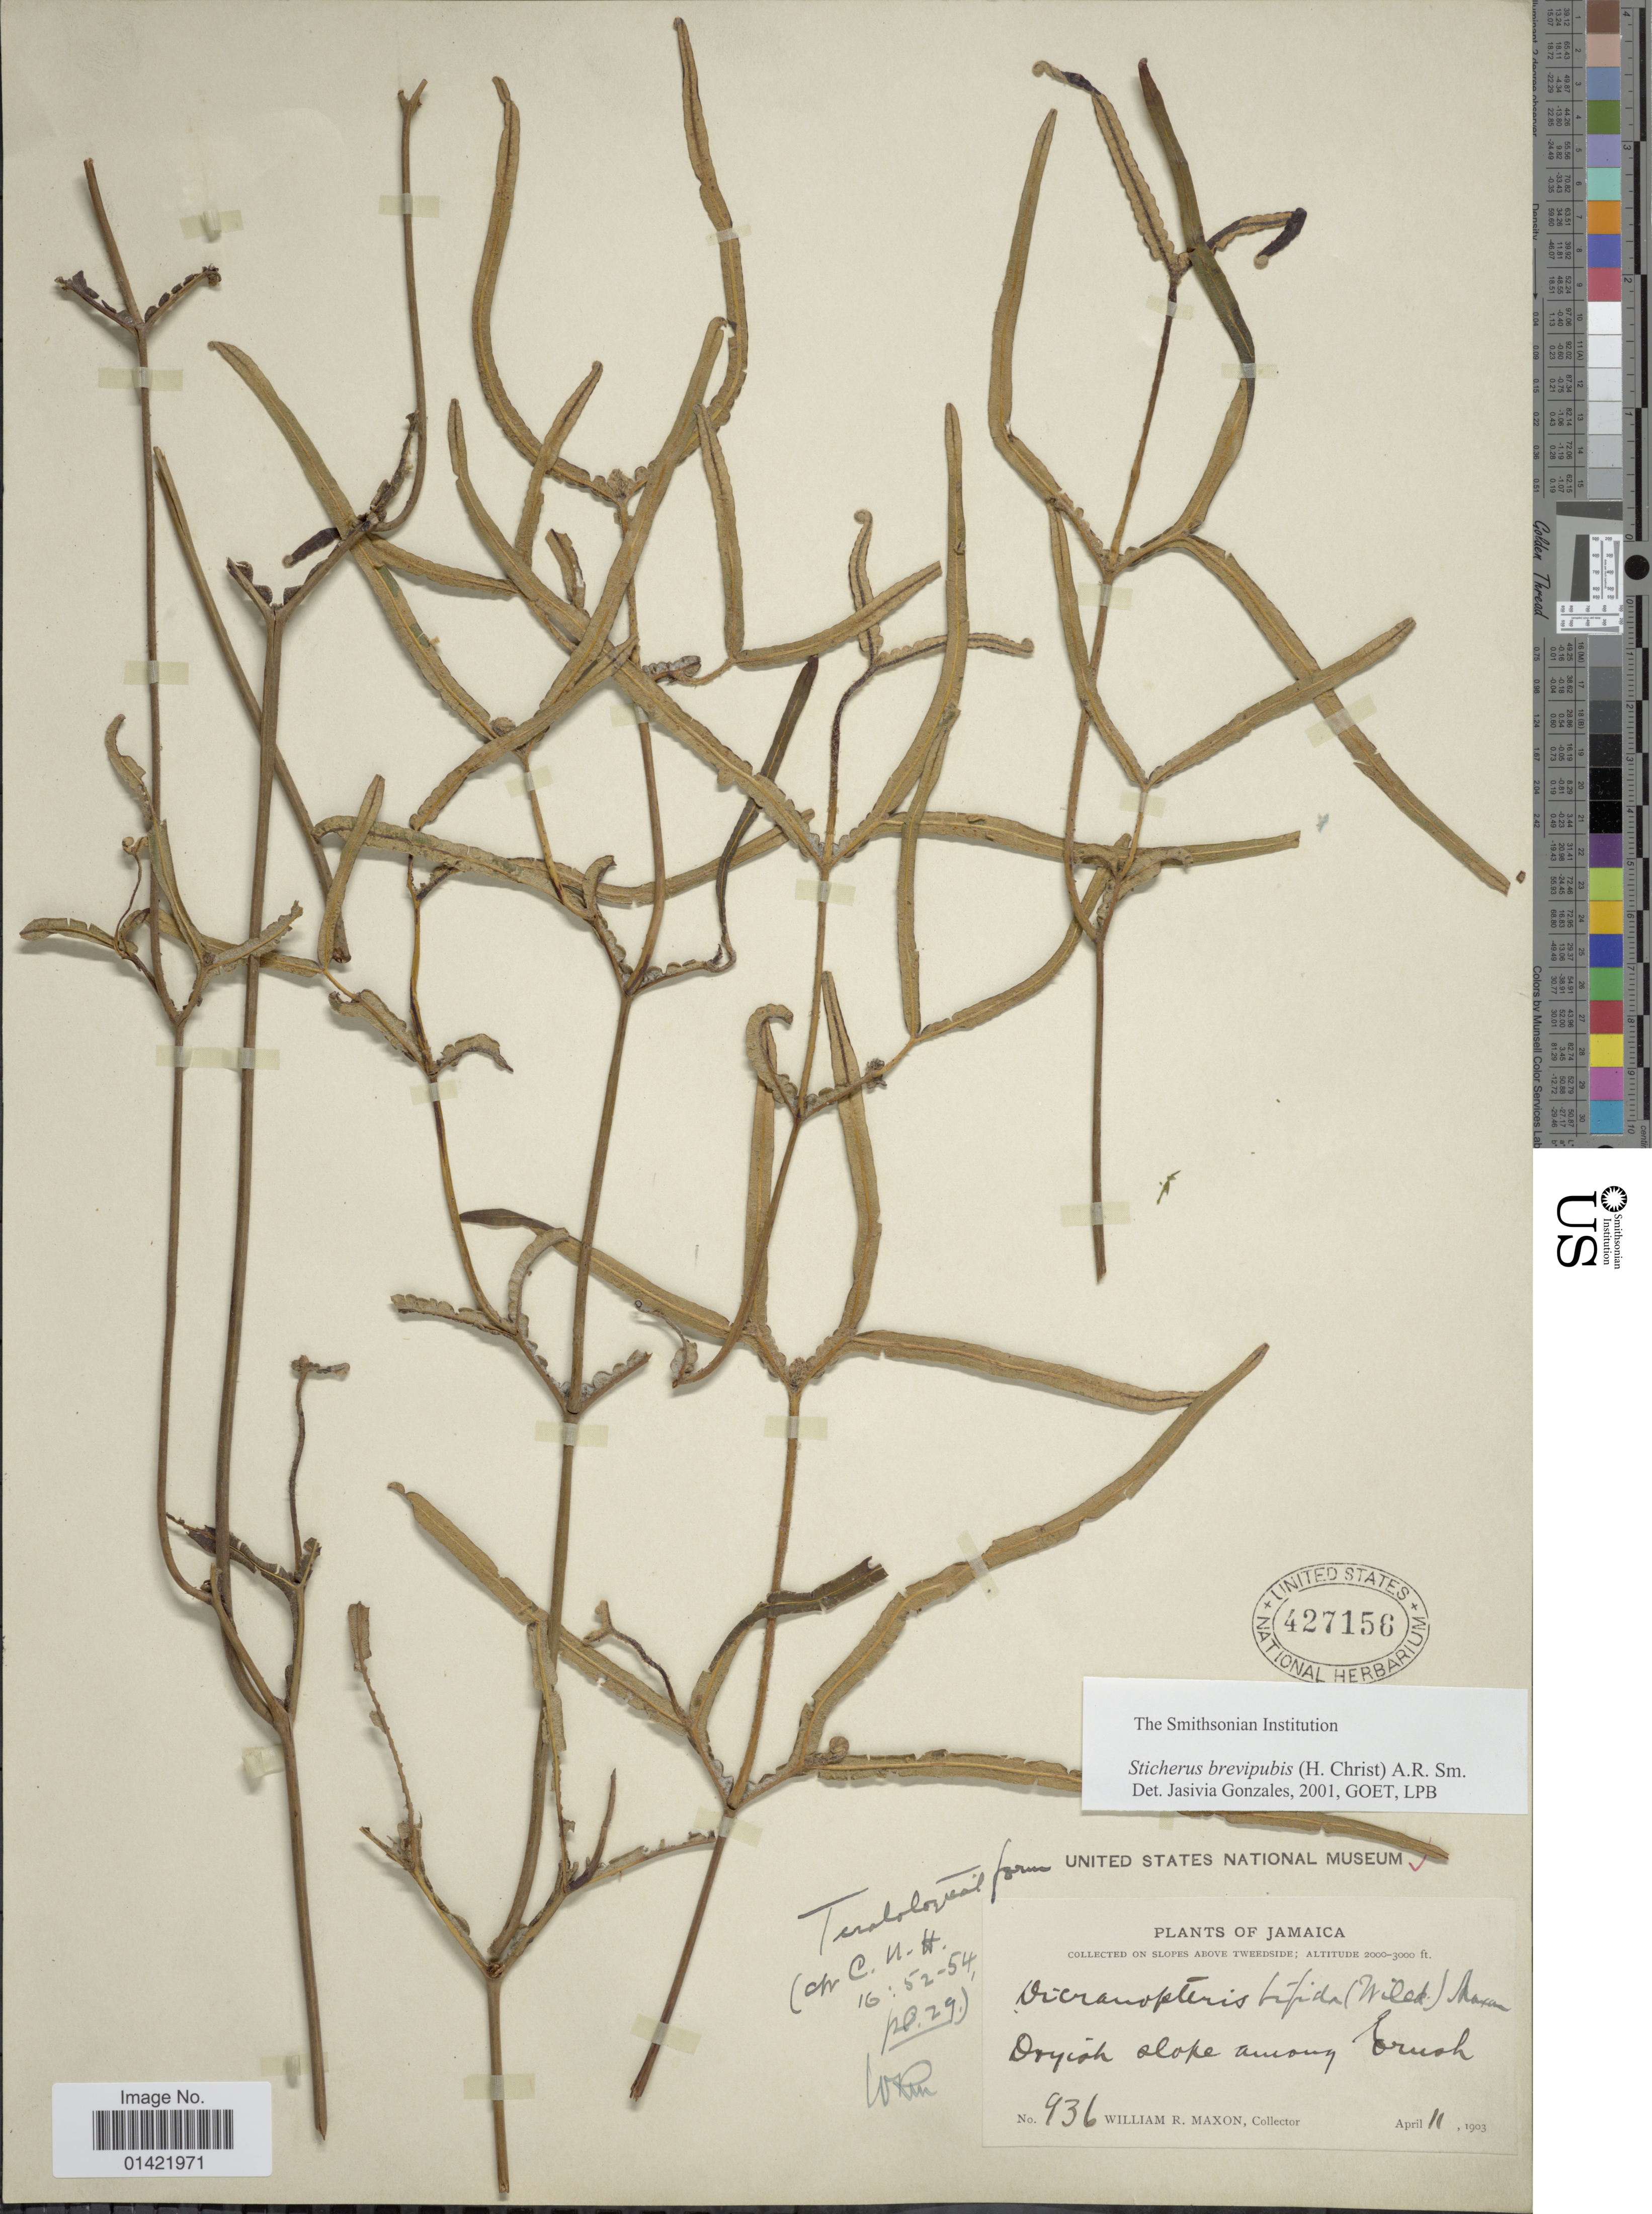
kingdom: Plantae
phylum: Tracheophyta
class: Polypodiopsida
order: Gleicheniales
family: Gleicheniaceae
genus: Sticherus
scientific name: Sticherus fulvus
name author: (Desv.) Ching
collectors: W. R. Maxon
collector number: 936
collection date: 1903-04-11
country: Jamaica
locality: On slopes above Tweedside.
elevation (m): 610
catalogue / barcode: US 427156